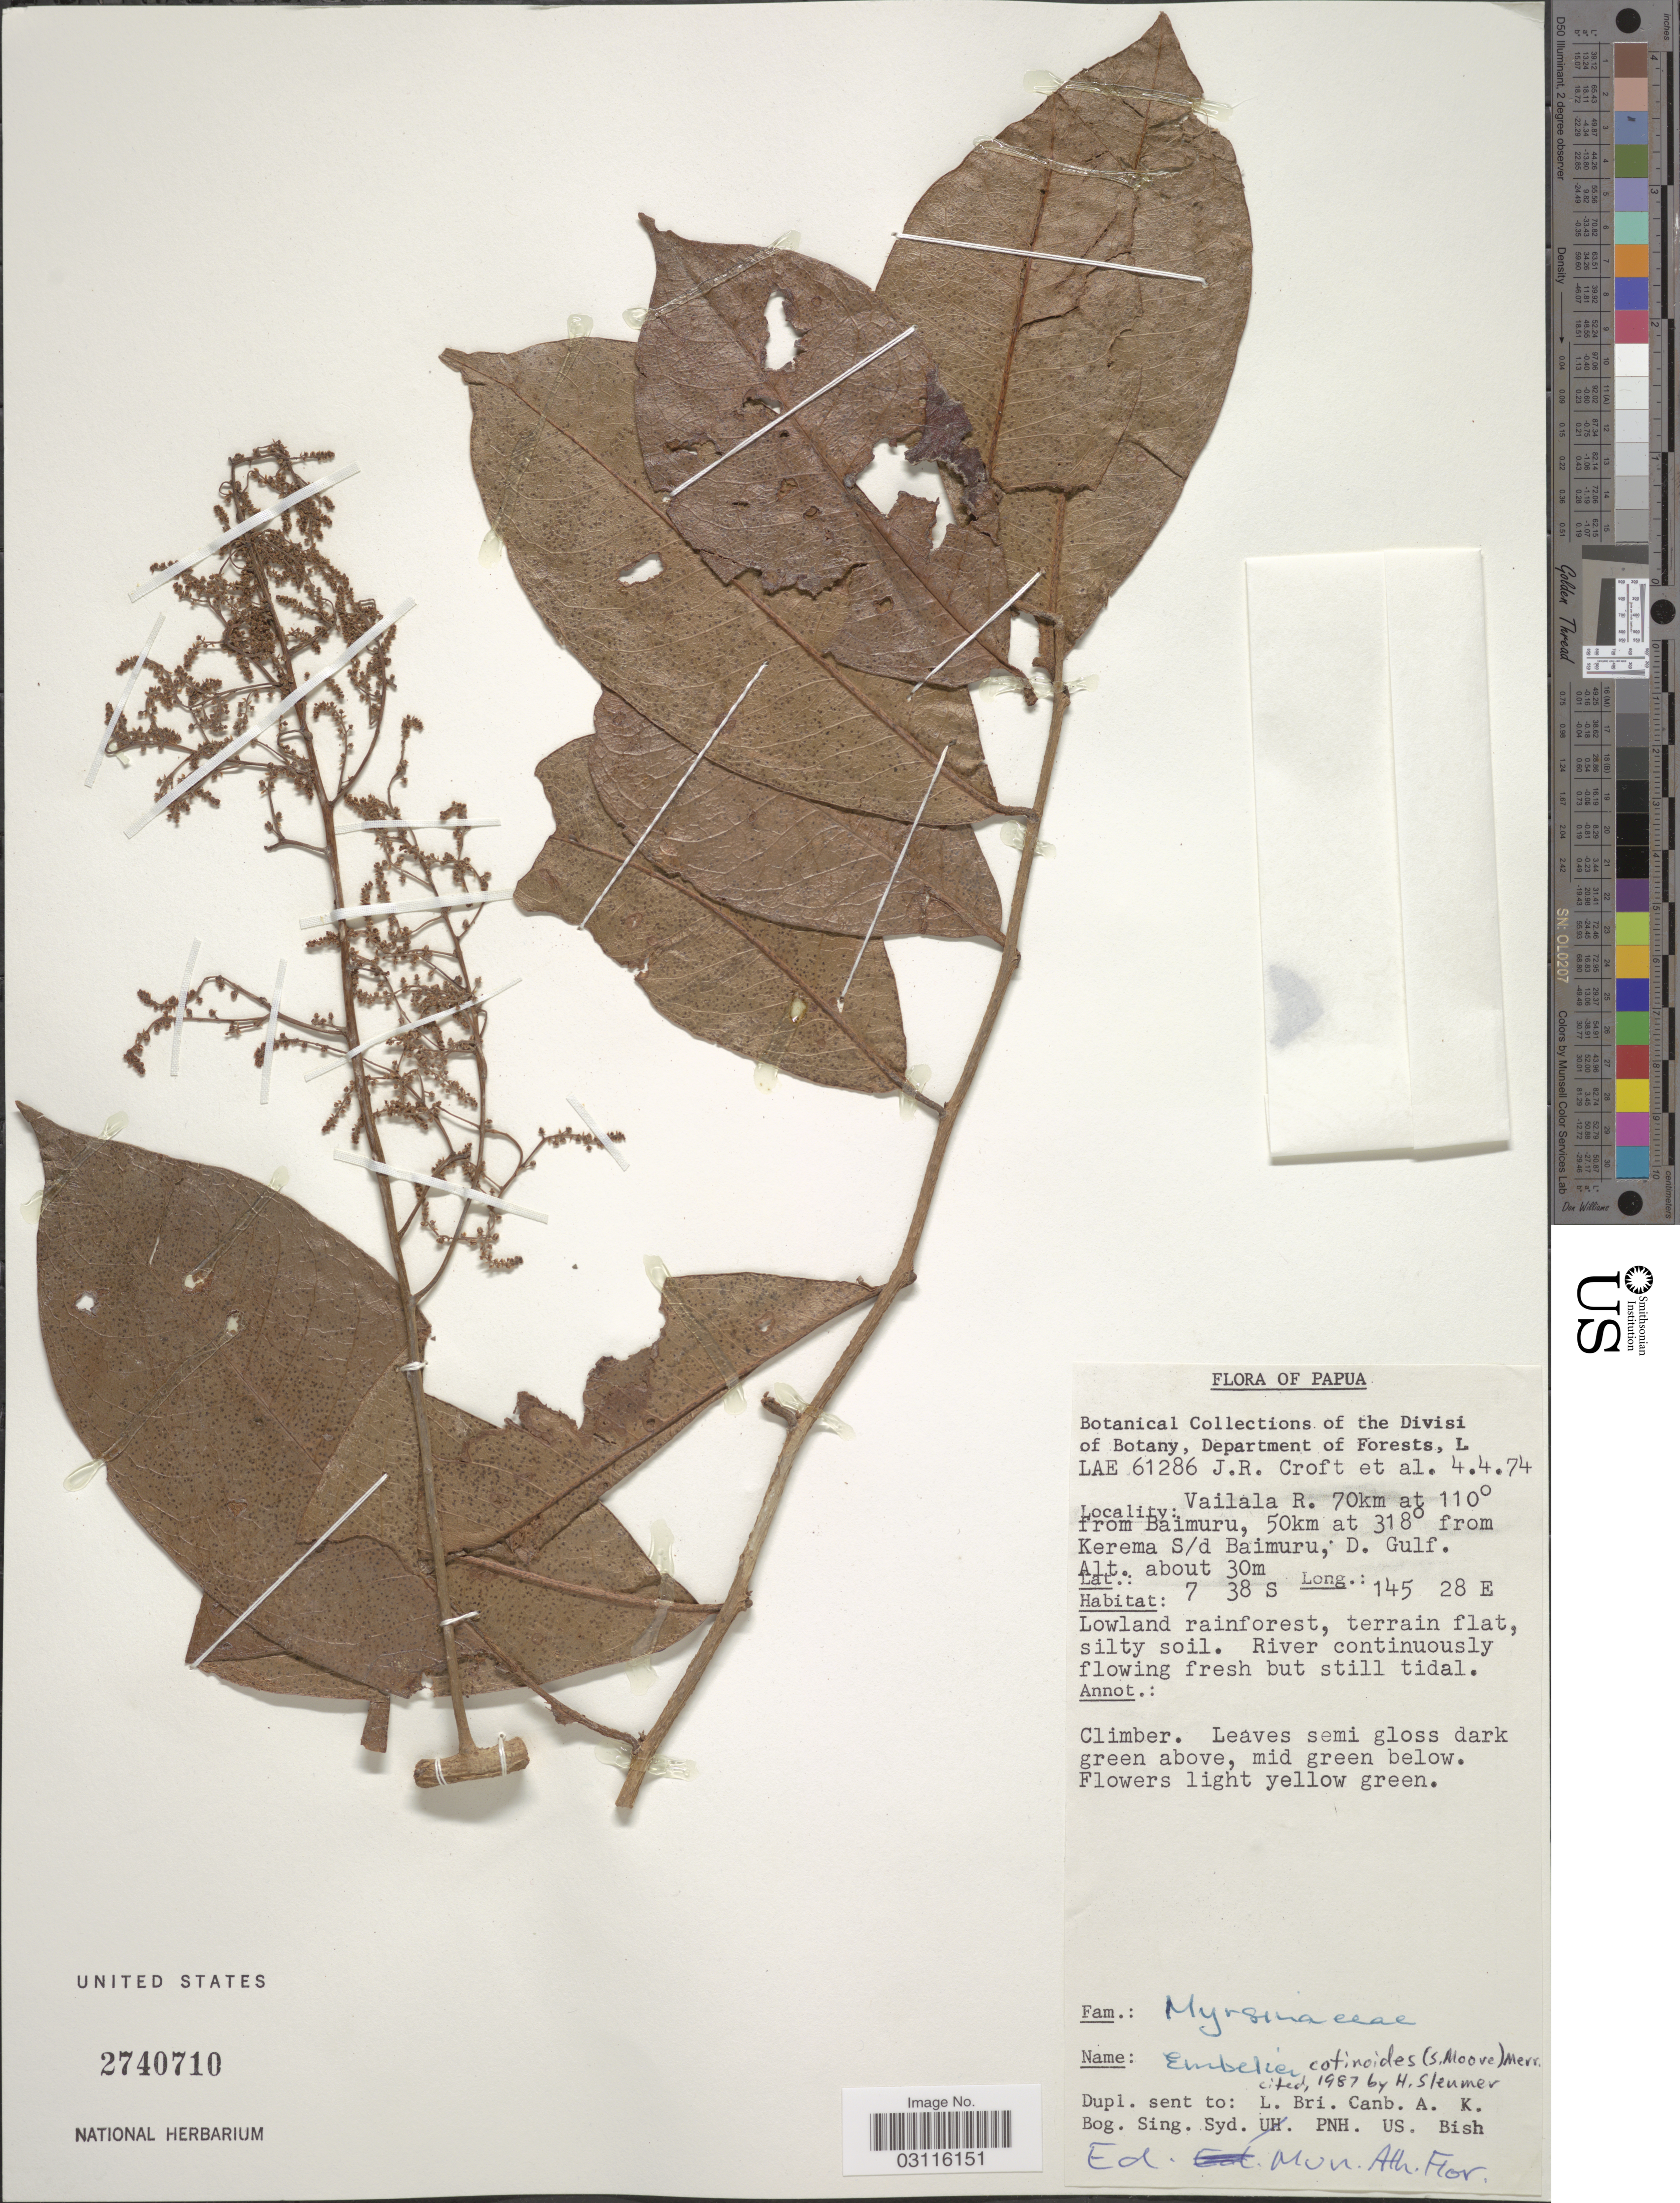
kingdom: Plantae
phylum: Tracheophyta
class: Magnoliopsida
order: Ericales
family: Primulaceae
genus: Embelia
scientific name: Embelia cotinoides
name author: (S. Moore) Merr.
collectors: J. R. Croft & et al.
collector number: LAE 61286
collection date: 1974-04-04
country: Papua New Guinea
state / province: Gulf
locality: Papua. Vailala R. 70 km at 110° from Baimuru, 50 km at 318° from Kerema S/d Baimuru, D. Gulf.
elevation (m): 30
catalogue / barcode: US 2740710